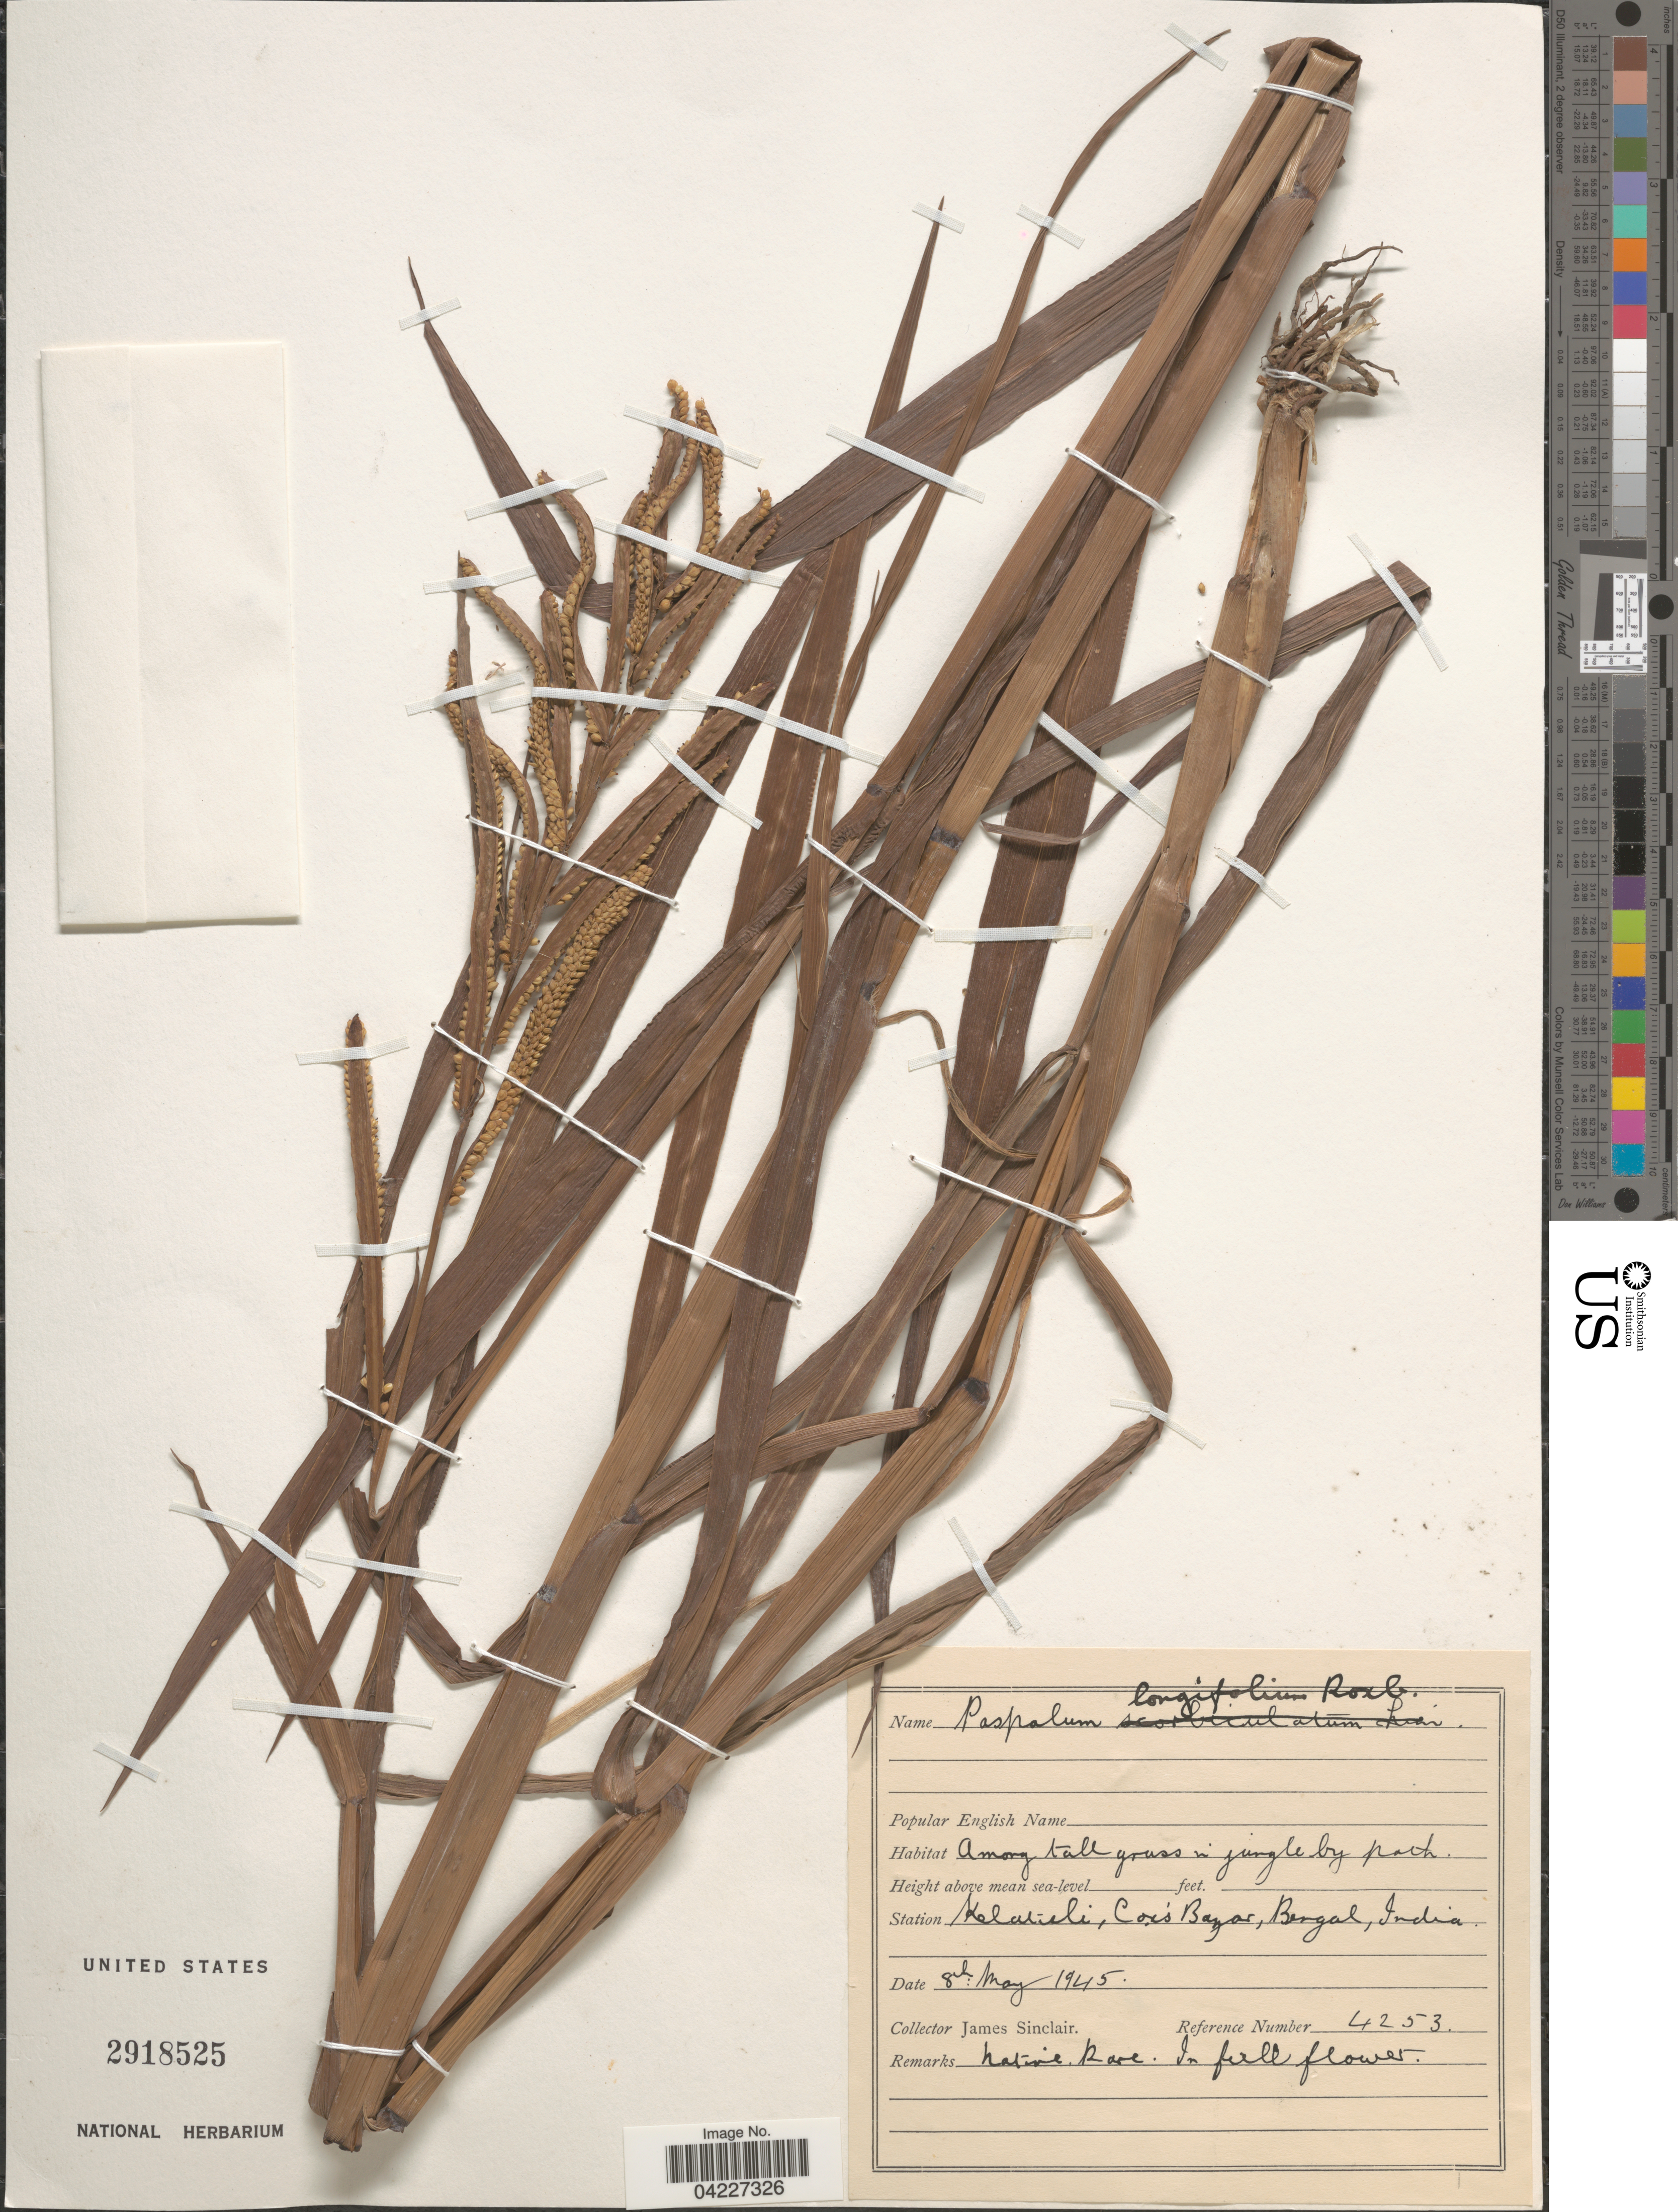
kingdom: Plantae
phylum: Tracheophyta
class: Liliopsida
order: Poales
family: Poaceae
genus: Paspalum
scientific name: Paspalum longifolium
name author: Roxb.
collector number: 4253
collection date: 1945-05-08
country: India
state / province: West Bengal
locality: Kelatuli, Cois Bazar, Bengal.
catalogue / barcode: US 2918525